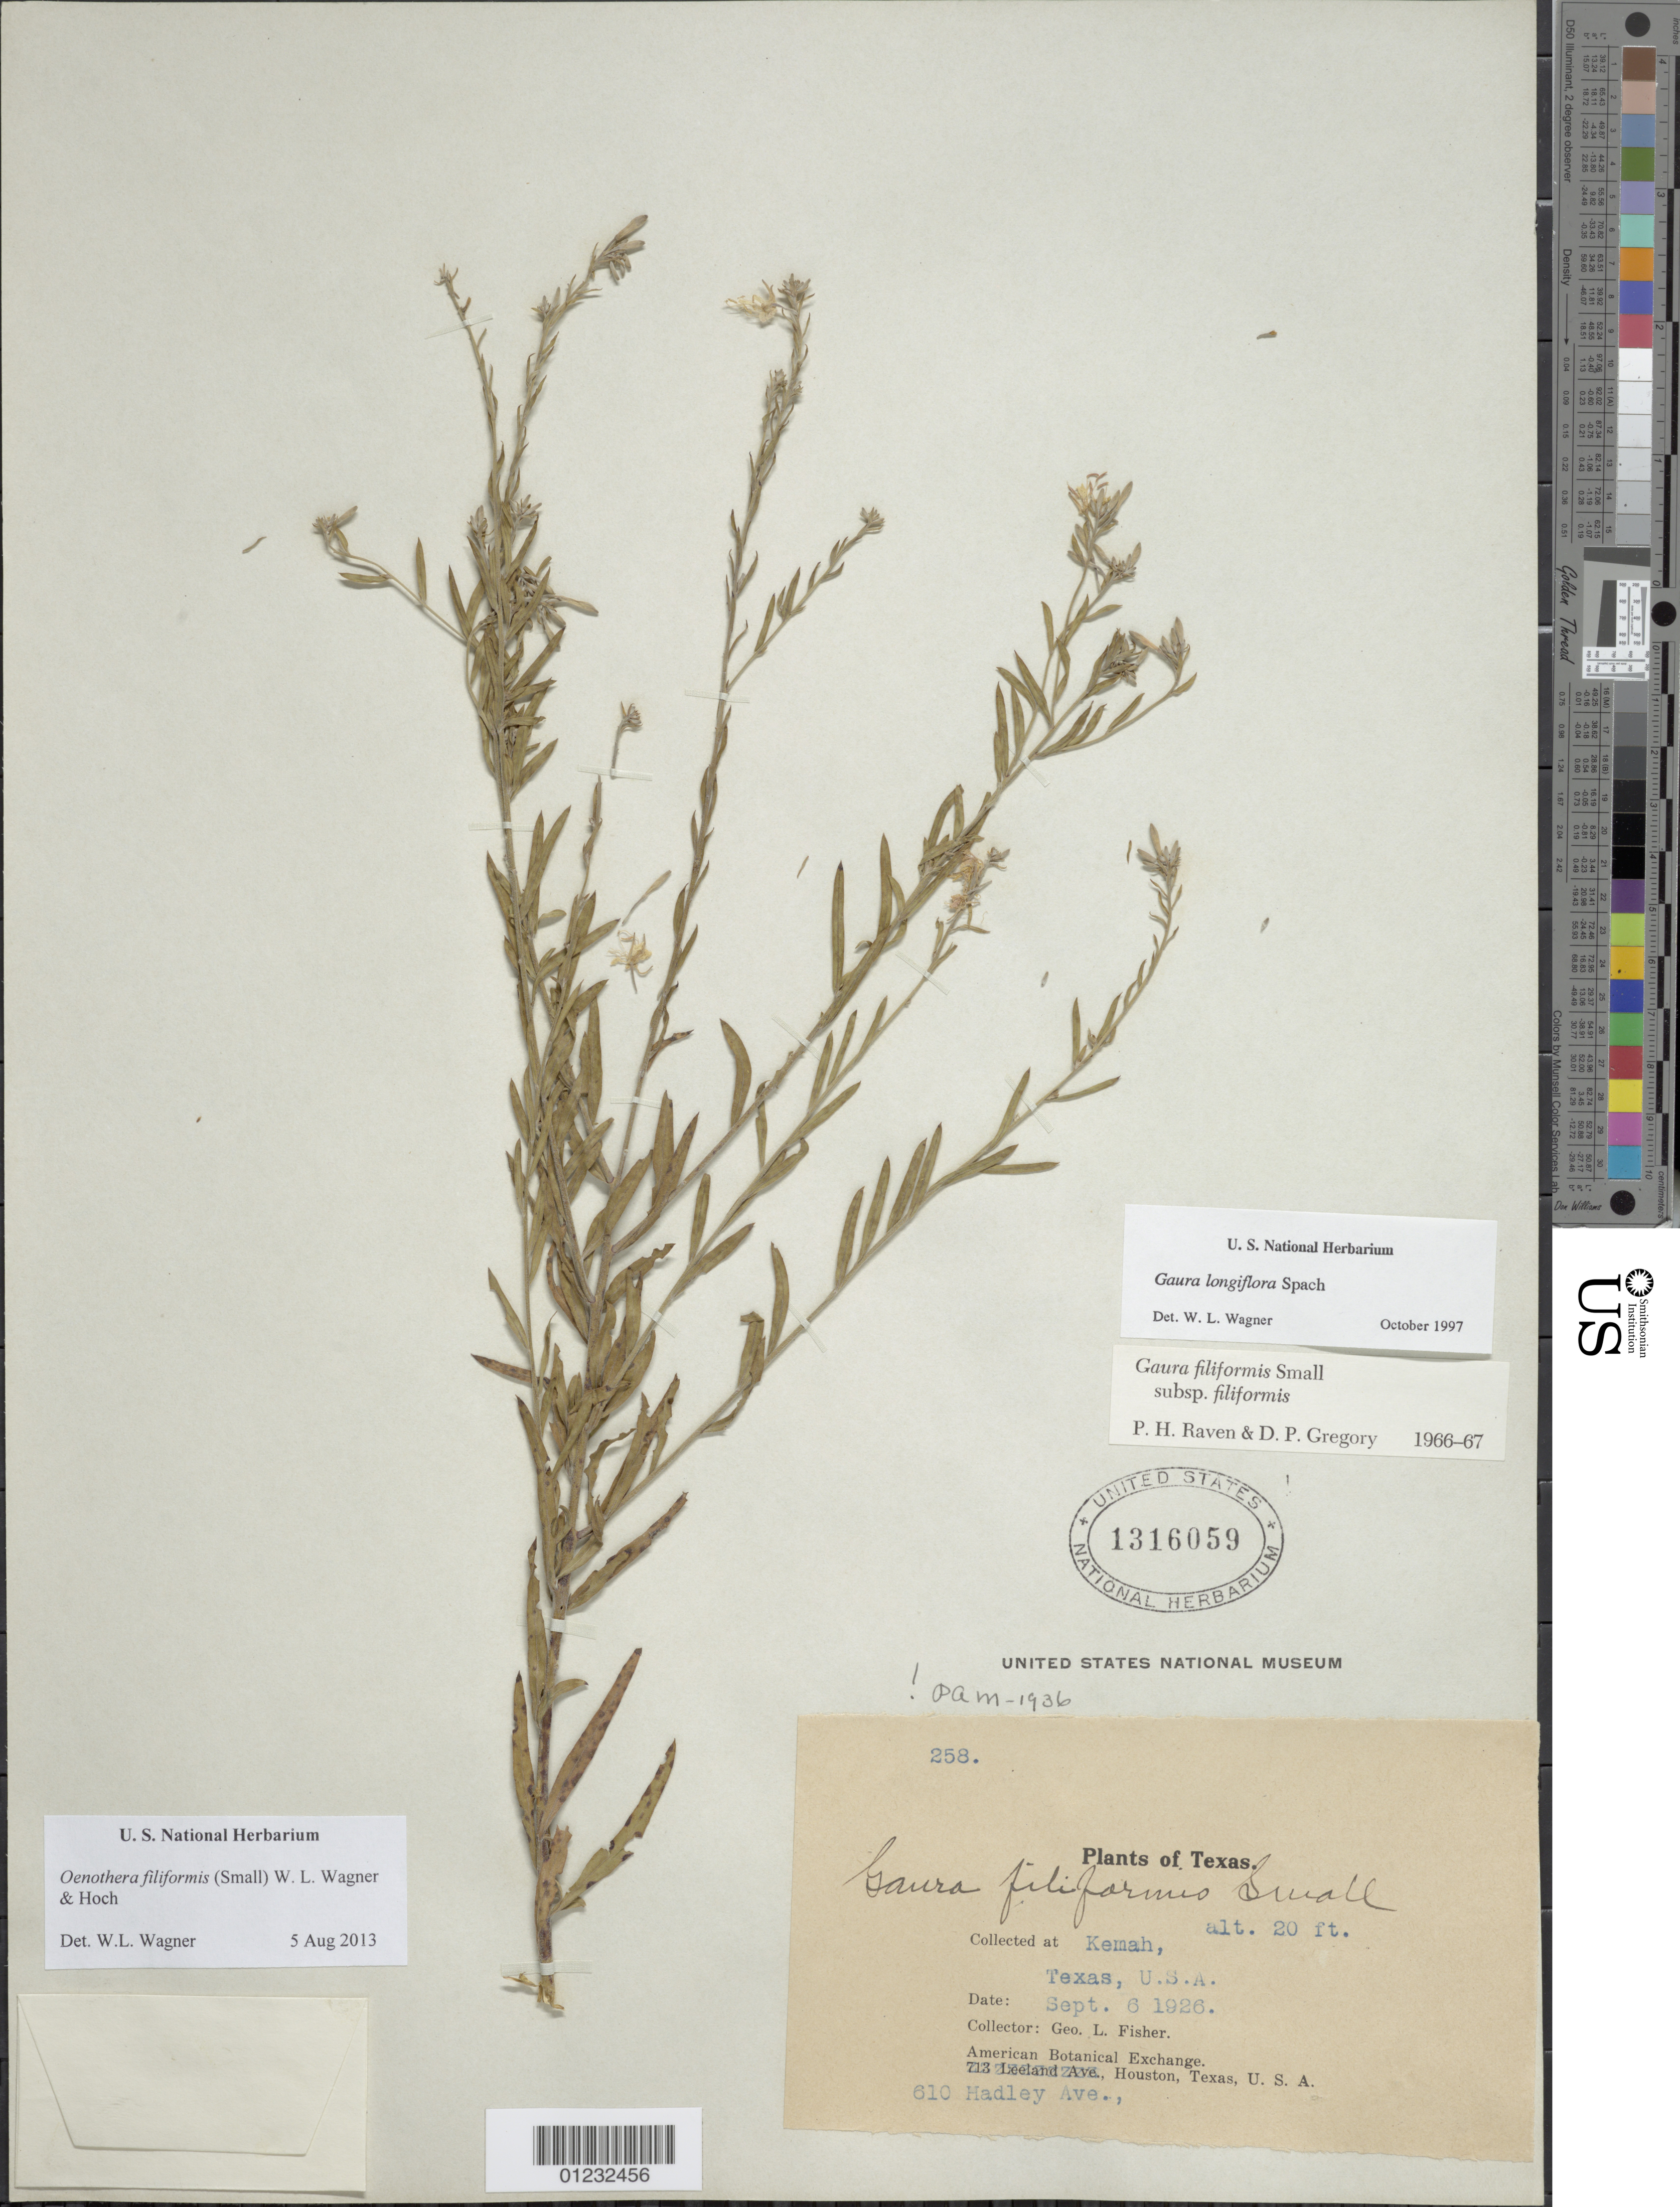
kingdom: Plantae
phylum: Tracheophyta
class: Magnoliopsida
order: Myrtales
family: Onagraceae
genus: Oenothera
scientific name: Oenothera filiformis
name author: (Small) W.L. Wagner & Hoch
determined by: Wagner, W. L., (BOT), Smithsonian Institution - National Museum of Natural History (UNITED STATES)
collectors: G. L. Fisher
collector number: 258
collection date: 1926-09-06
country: United States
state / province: Texas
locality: Kemah.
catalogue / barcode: US 1316059